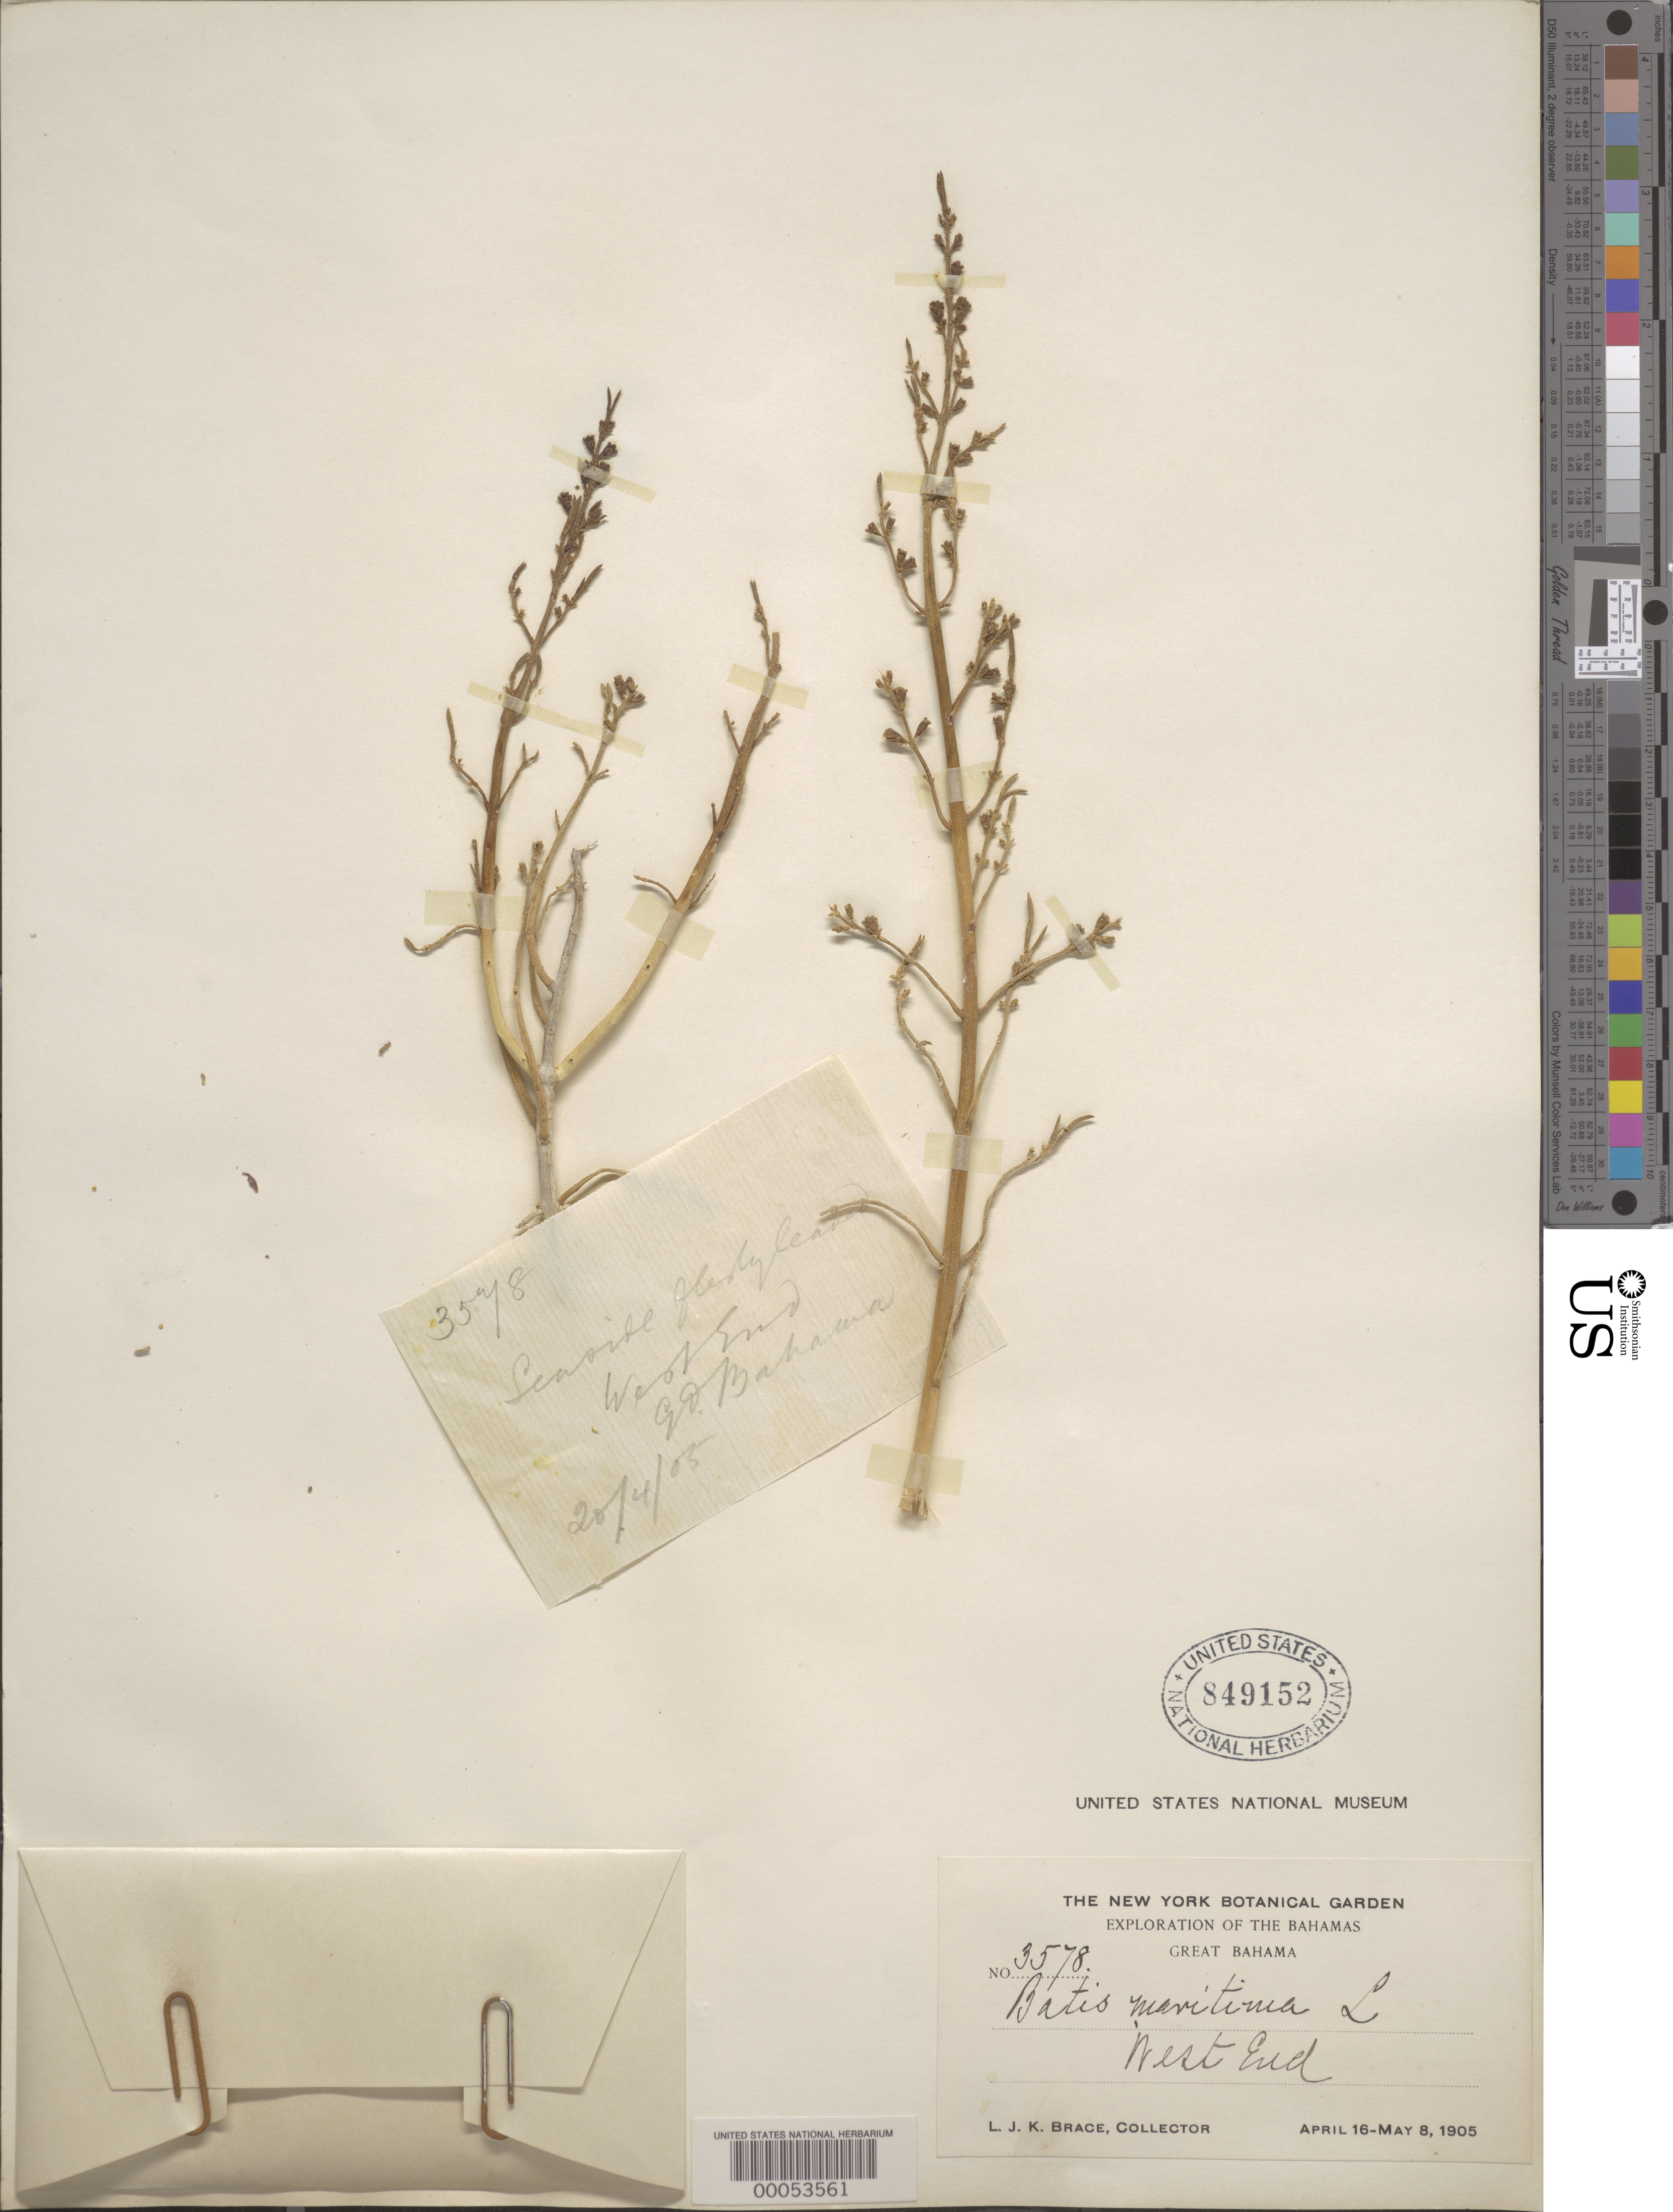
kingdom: Plantae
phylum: Tracheophyta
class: Magnoliopsida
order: Brassicales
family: Bataceae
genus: Batis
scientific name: Batis maritima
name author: L.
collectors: L. J. K. Brace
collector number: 3578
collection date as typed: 16 Apr 1905 to 08 May 1905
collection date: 1905-04-16/1905-05-08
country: Bahamas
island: Grand Bahama Island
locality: West end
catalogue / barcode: US 849152